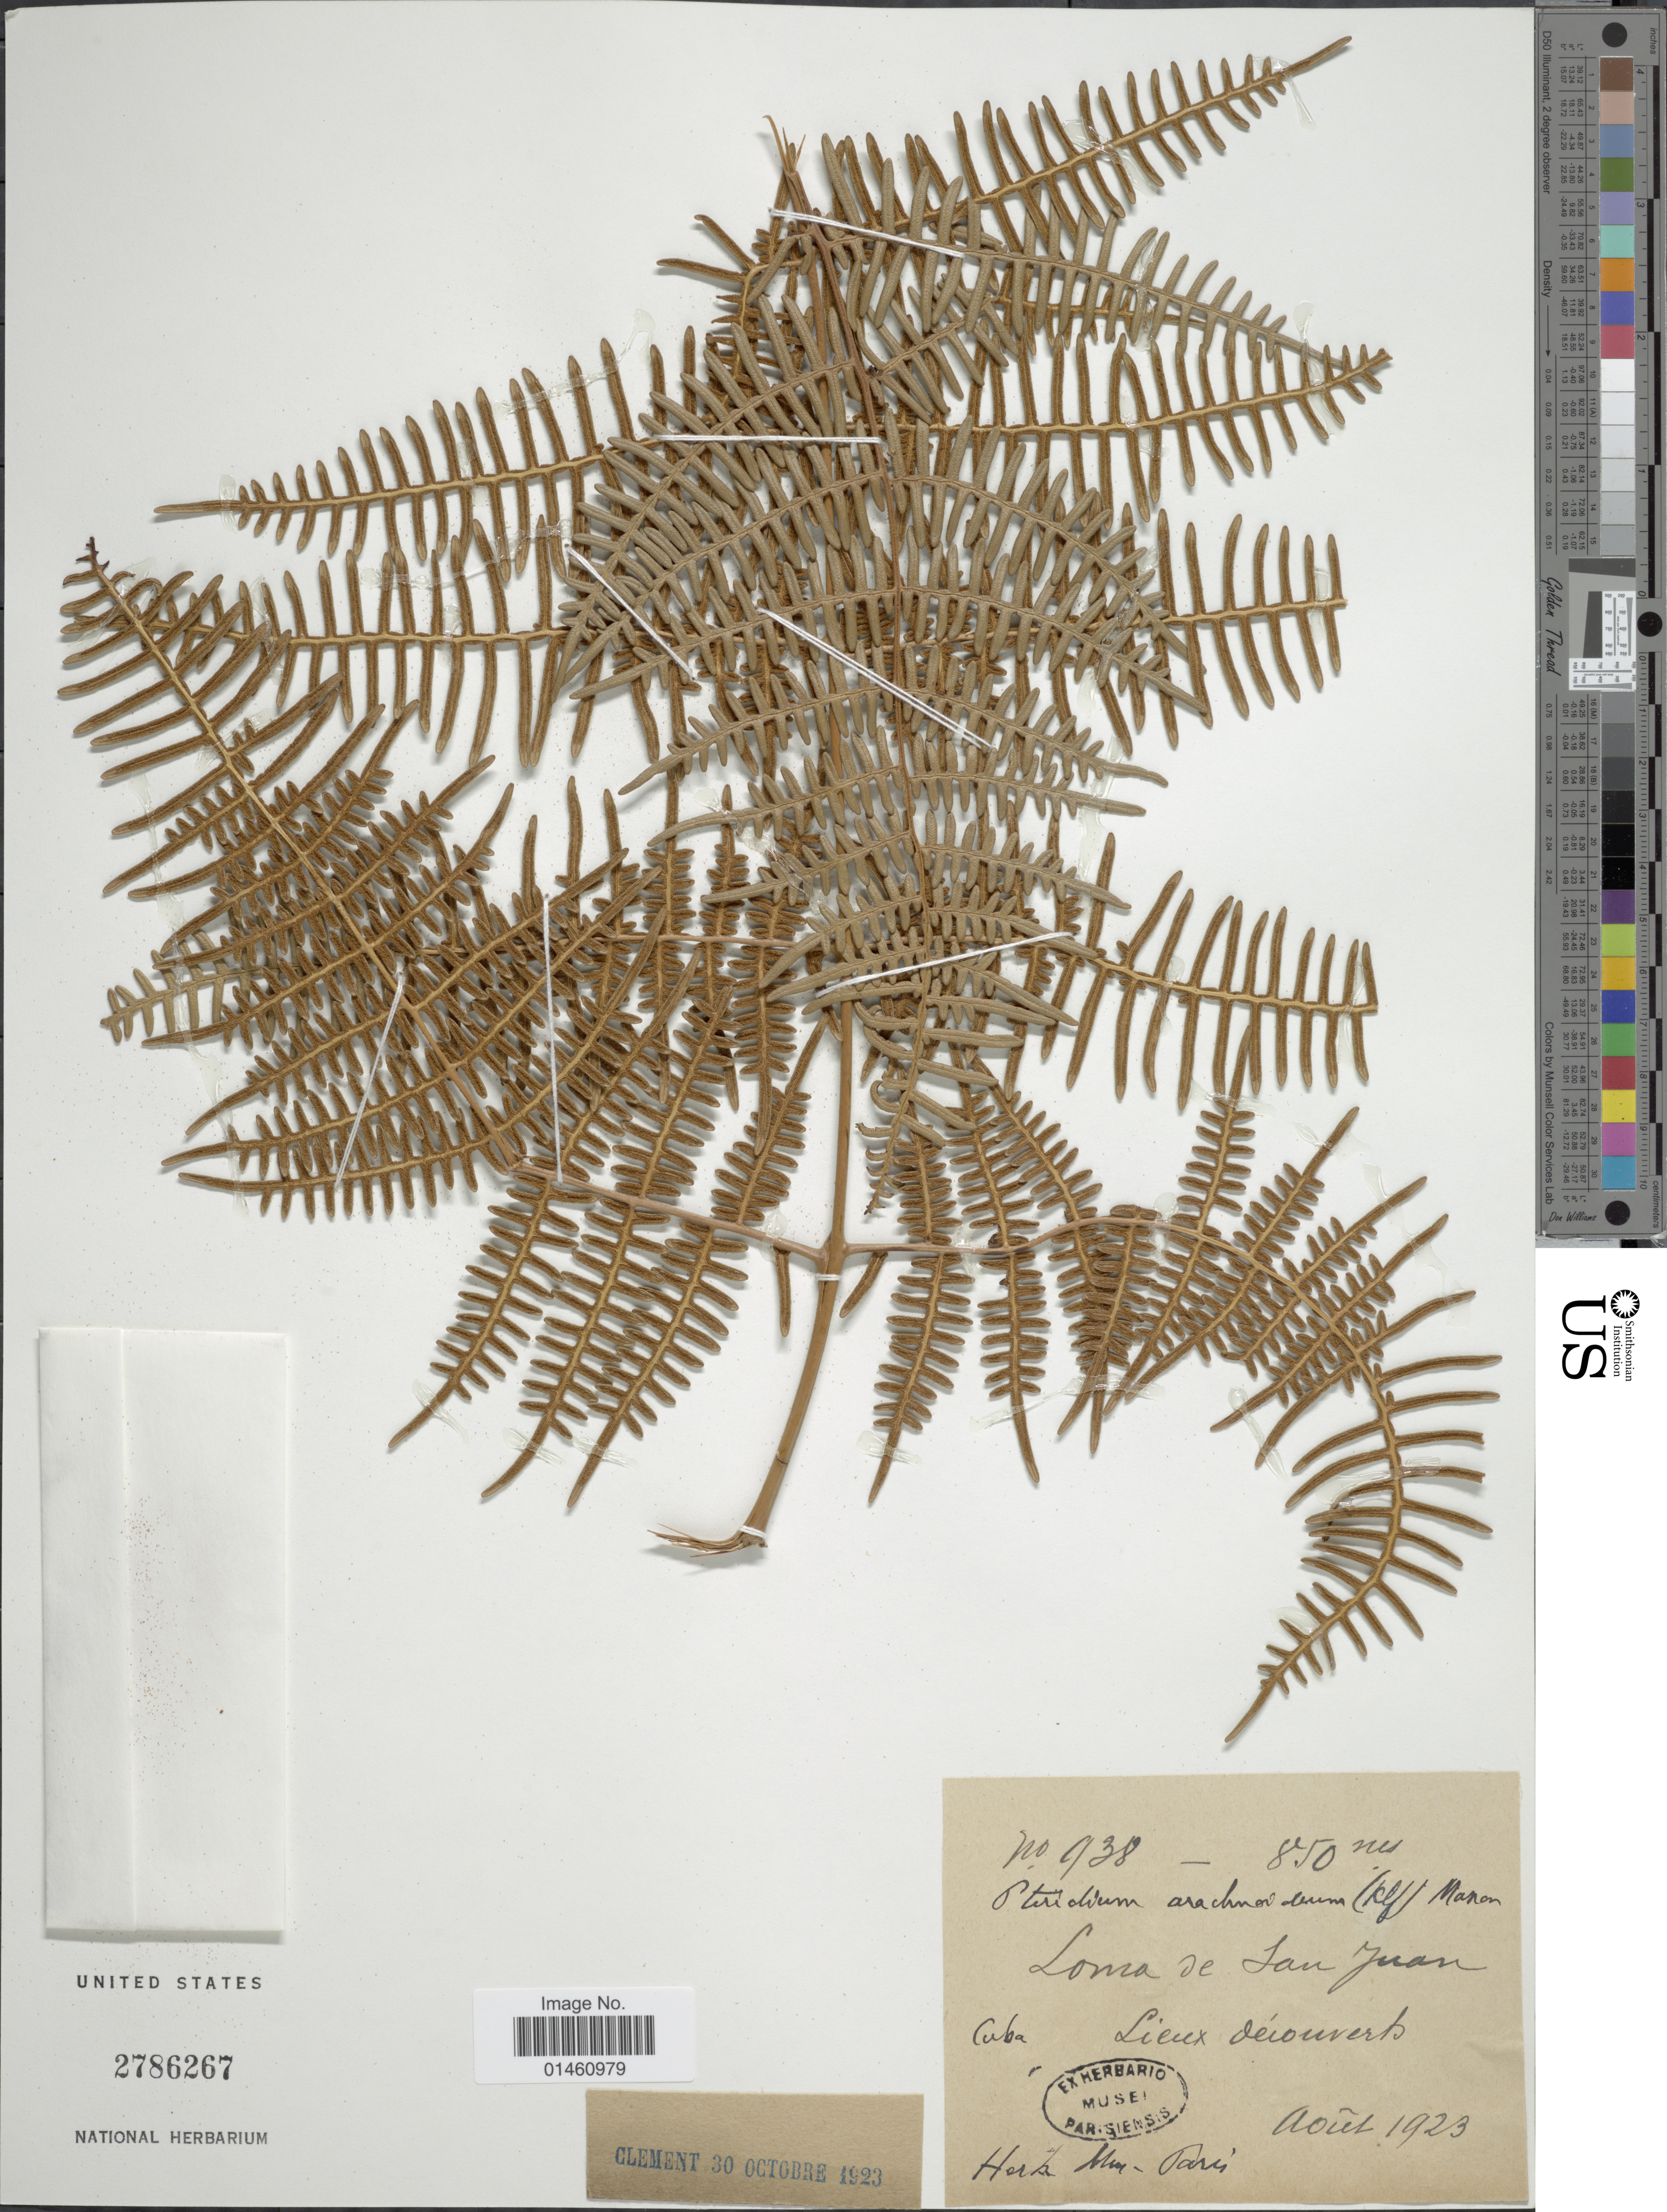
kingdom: Plantae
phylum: Tracheophyta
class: Polypodiopsida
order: Polypodiales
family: Dennstaedtiaceae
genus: Pteridium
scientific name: Pteridium aquilinum var. arachnoideum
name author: (Kaulf.) Herter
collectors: ex herb. Mus. Paris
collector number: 938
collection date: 1923-08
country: Cuba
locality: Loma de San Juan, Lieux decouverts.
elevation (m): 850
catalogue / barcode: US 2786267